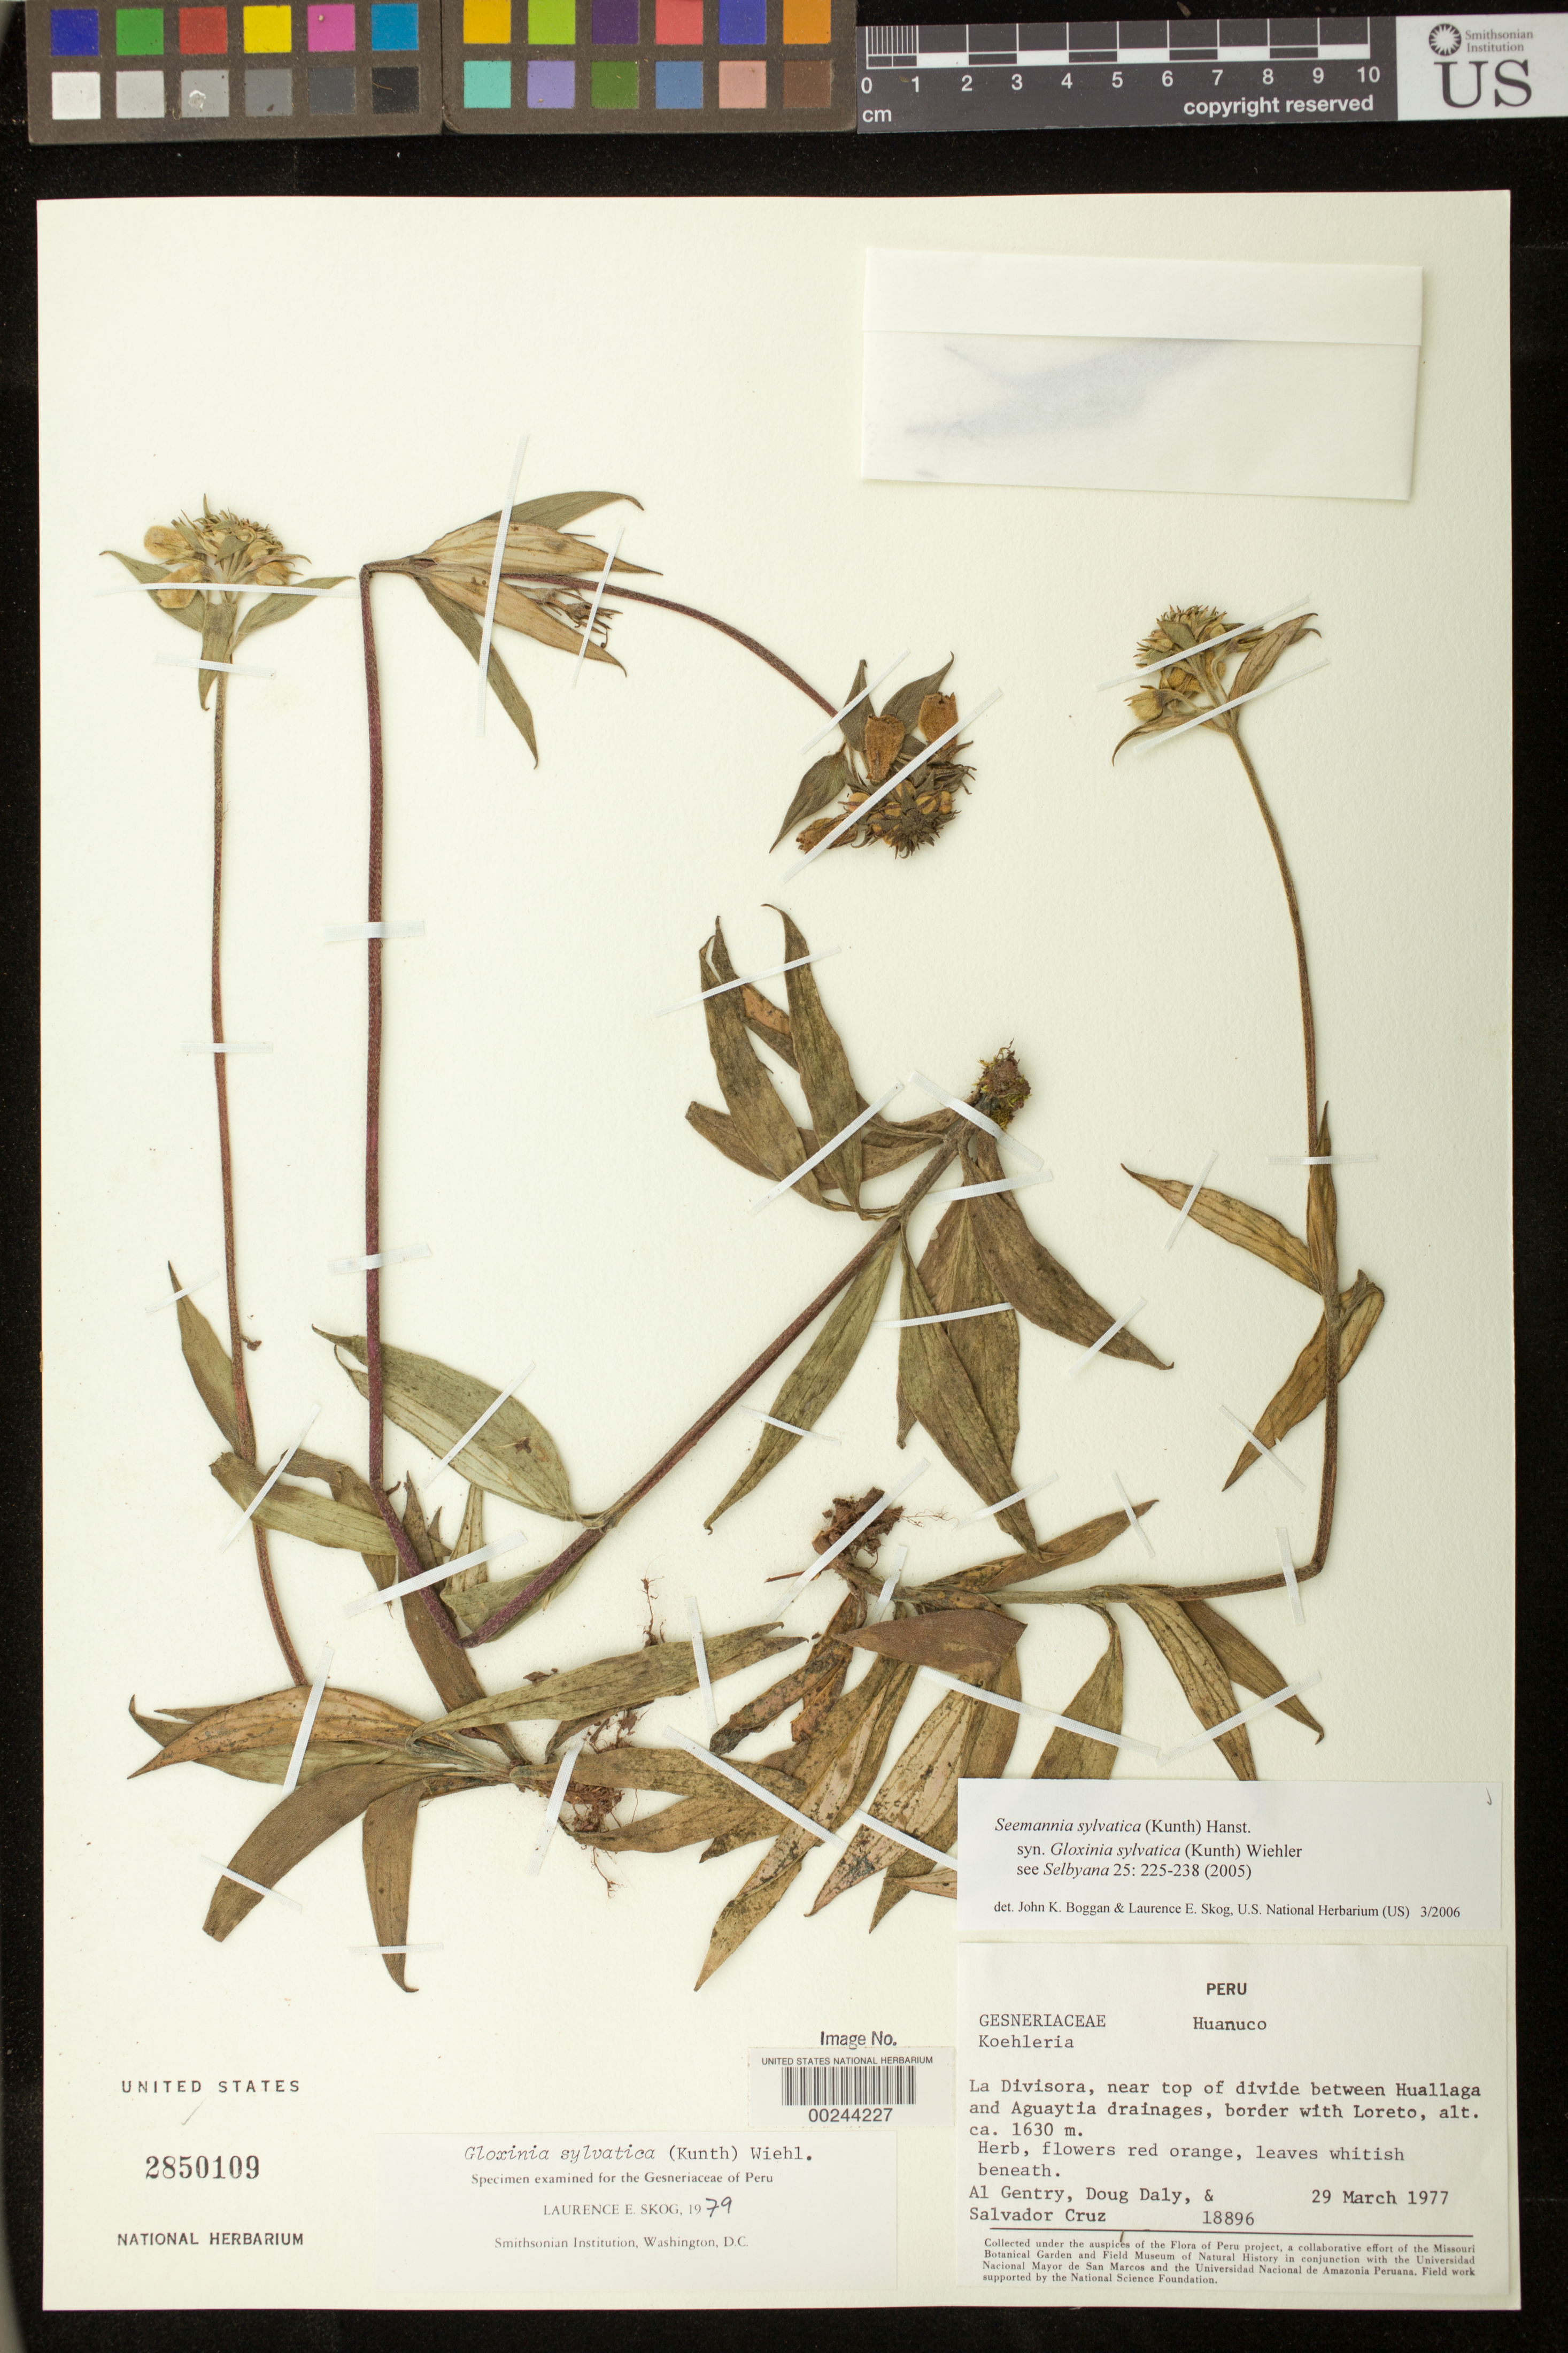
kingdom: Plantae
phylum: Tracheophyta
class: Magnoliopsida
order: Lamiales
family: Gesneriaceae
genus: Seemannia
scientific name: Seemannia sylvatica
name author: (Kunth) Hanst.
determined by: Boggan, J. K.; Skog, L. E.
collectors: A. H. Gentry, D. C. Daly & S. Cruz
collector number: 18896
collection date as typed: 29 Mar 1977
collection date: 1977-03-29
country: Peru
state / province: Huánuco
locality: La Divisora, near top of divide between Huallaga and Aguaytia drainages, border with Loreto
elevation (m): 1630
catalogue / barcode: US 2850109